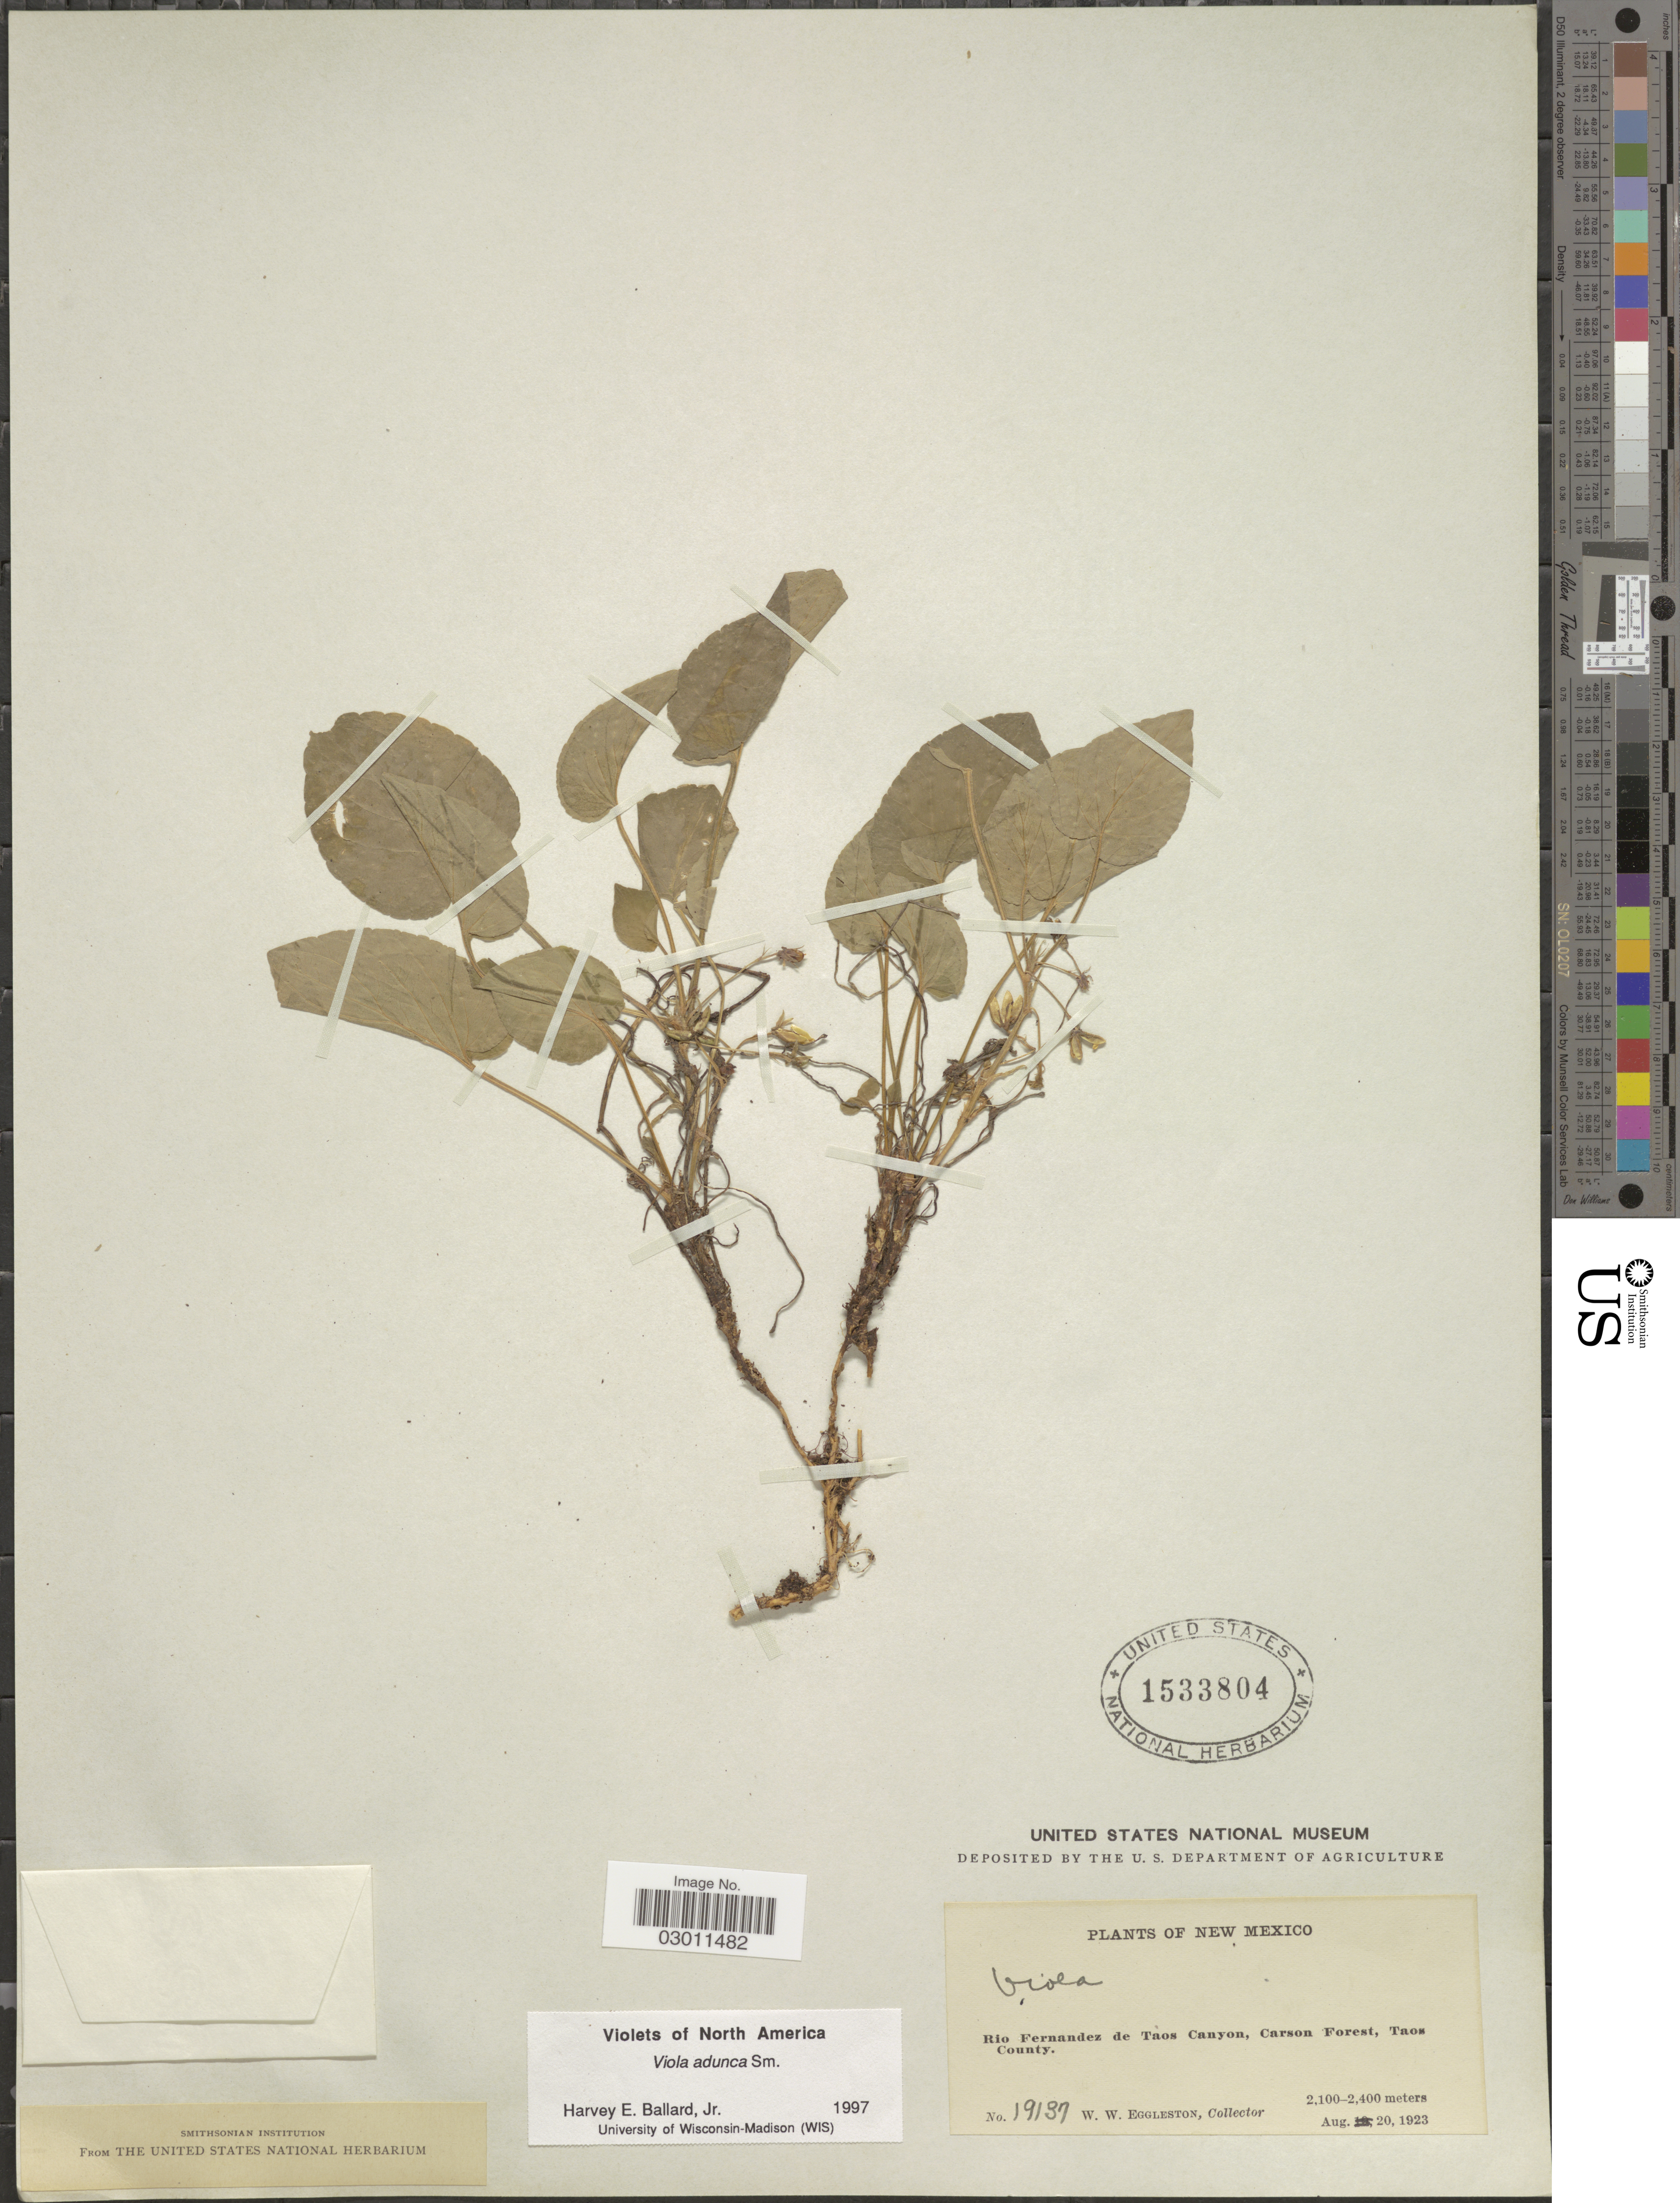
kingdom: Plantae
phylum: Tracheophyta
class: Magnoliopsida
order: Malpighiales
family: Violaceae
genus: Viola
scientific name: Viola adunca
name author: Sm.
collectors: W. W. Eggleston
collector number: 19137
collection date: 1923-08-20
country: United States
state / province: New Mexico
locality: Rio Fernandez de Taos Canyon, Carson Forest, Taos County.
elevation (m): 2100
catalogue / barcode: US 1533804